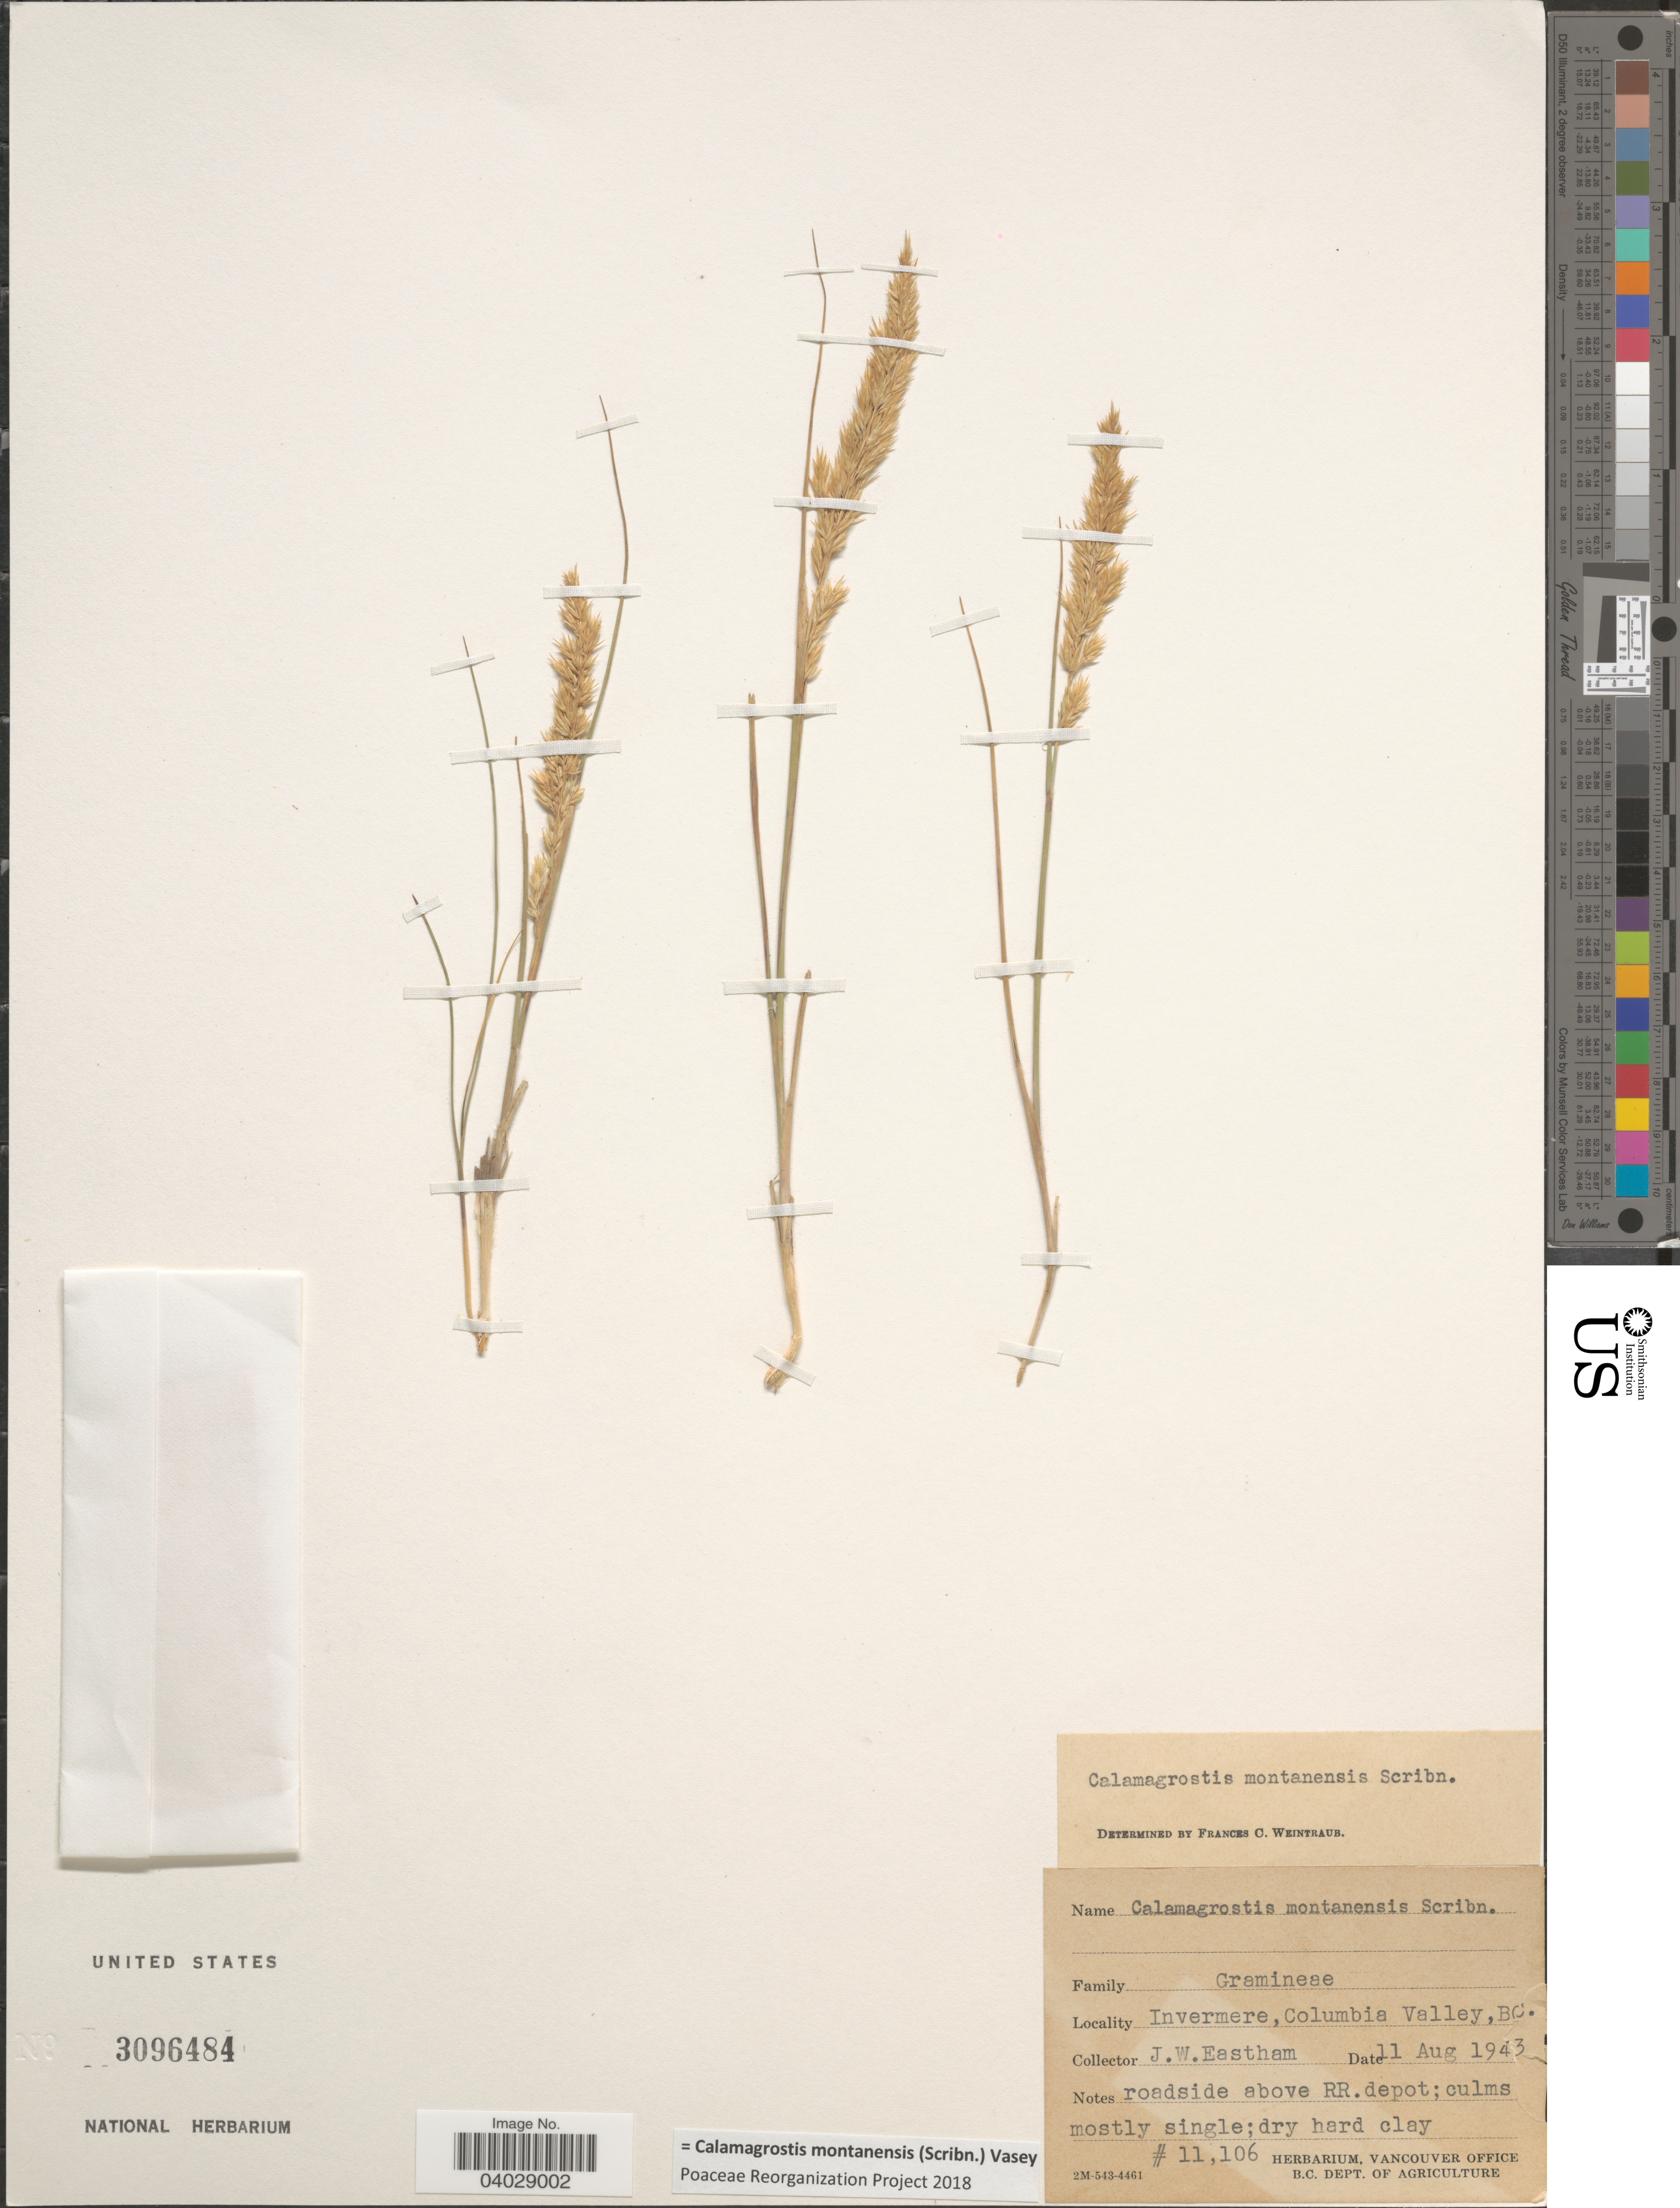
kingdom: Plantae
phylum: Tracheophyta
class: Liliopsida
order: Poales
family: Poaceae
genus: Calamagrostis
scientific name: Calamagrostis montanensis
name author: Scribn. ex Vasey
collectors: J. Eastham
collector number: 11106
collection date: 1943-08-11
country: Canada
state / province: British Columbia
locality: Invermere, Columbia Valley. Roadside above RR.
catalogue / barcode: US 3096484